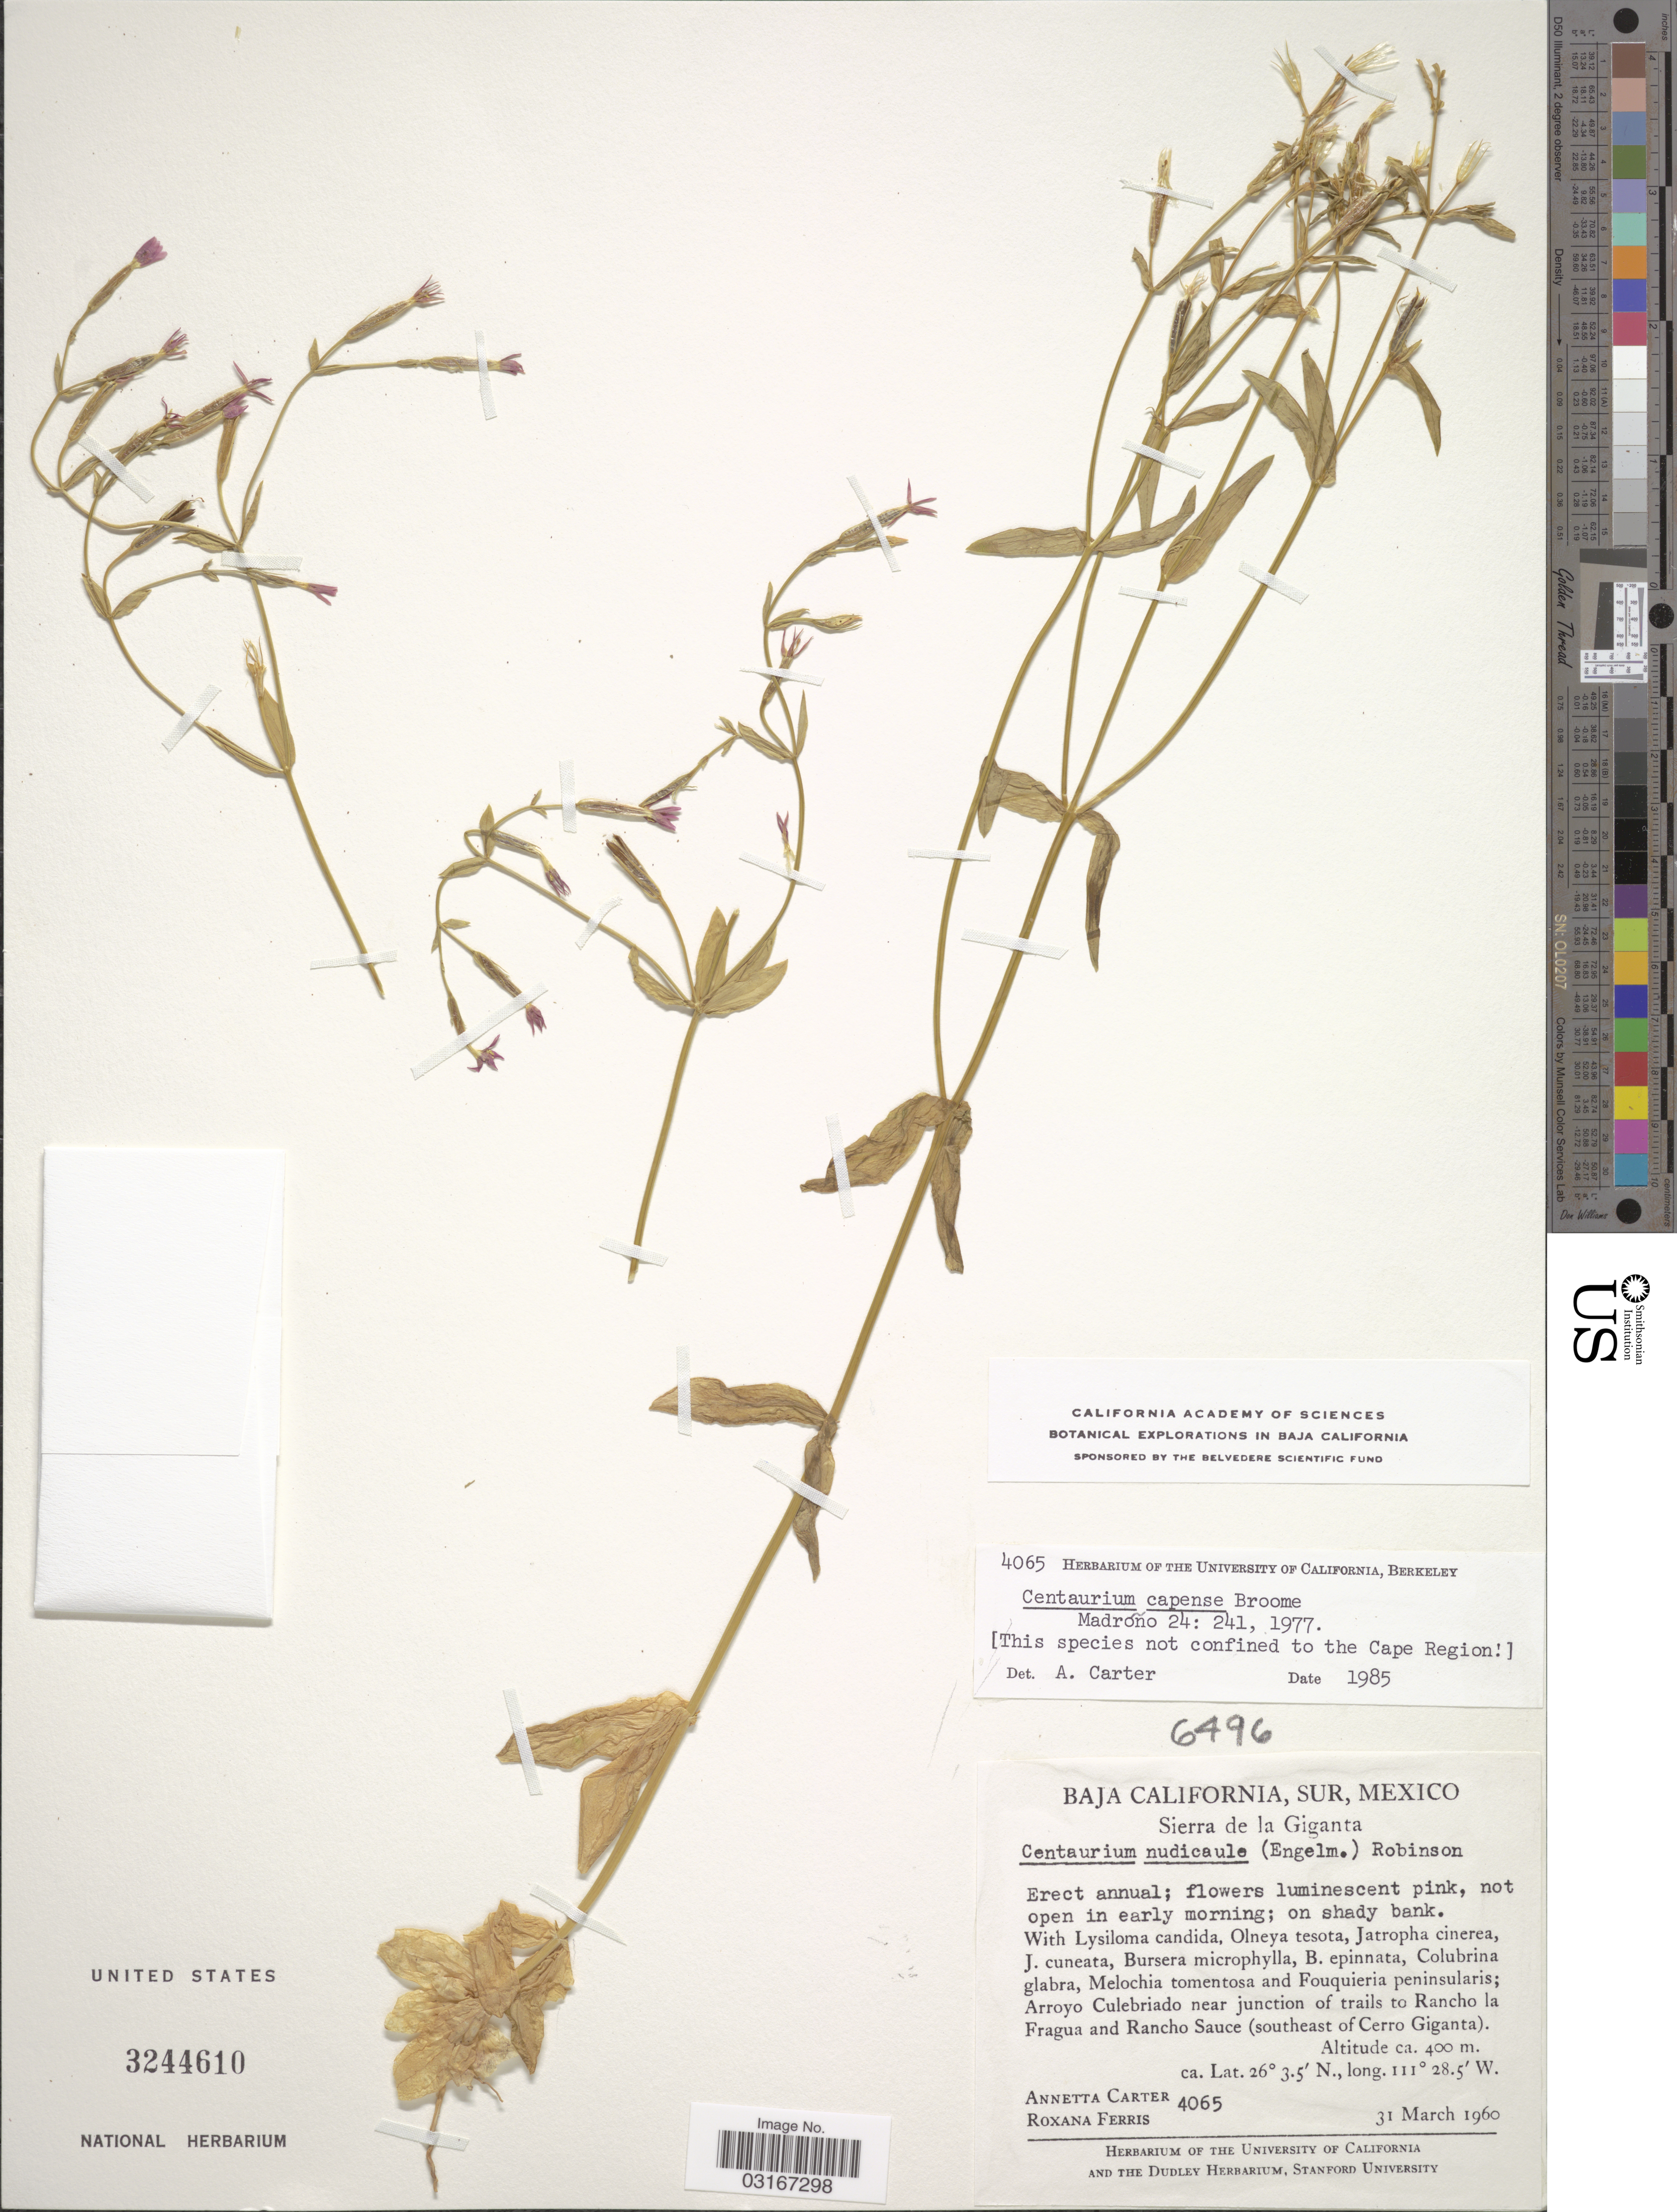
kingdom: Plantae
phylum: Tracheophyta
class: Magnoliopsida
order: Gentianales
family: Gentianaceae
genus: Centaurium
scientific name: Centaurium capense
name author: C.R. Broome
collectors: A. Carter & R. S. Ferris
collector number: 4065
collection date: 1960-03-31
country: Mexico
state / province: Baja California Sur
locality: Sierra de la Giganta. Arroyo Culebriado near junction of trails to Rancho la Fragua and Rancho Sauce (southeast of Cerro Giganta).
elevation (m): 400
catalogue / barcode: US 3244610